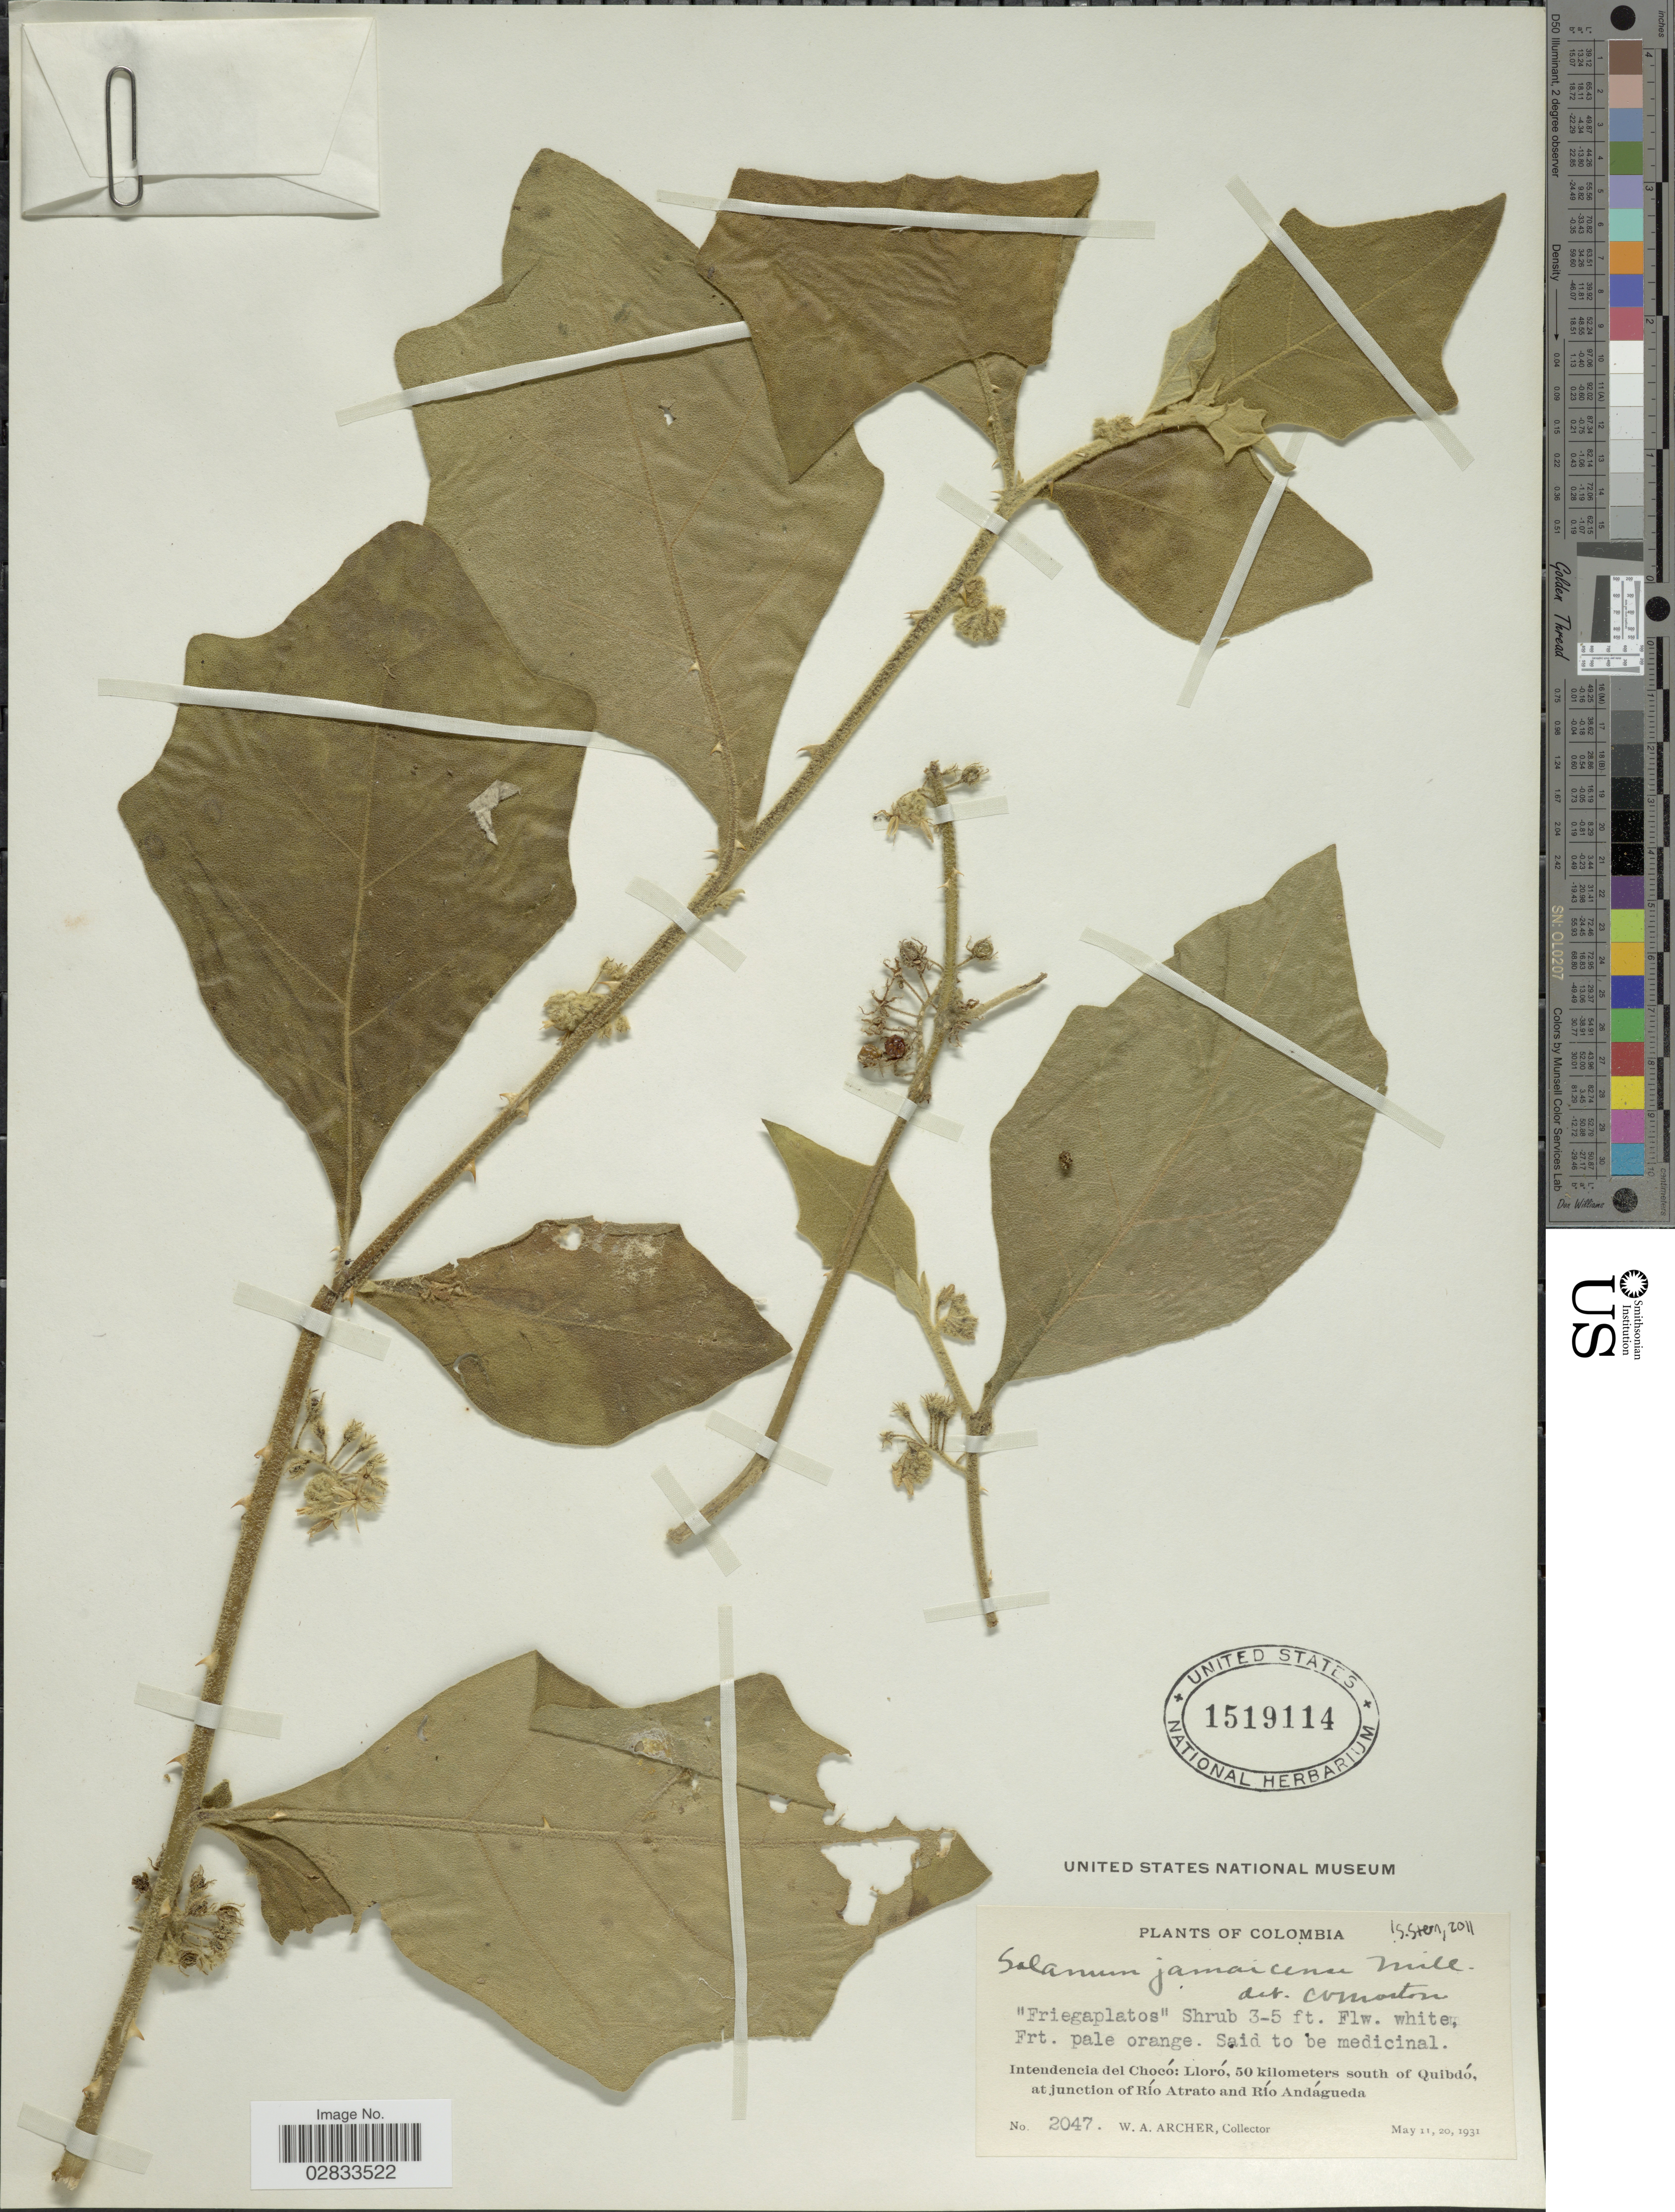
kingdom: Plantae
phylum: Tracheophyta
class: Magnoliopsida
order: Solanales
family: Solanaceae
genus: Solanum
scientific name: Solanum jamaicense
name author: Mill.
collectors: W. A. Archer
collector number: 2047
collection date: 1931-05-11/1931-05-20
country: Colombia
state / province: Chocó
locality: Intendencia del Chocó: Lloró, 50 kilometers south of Quibdó, at junction of Río Atraro and Río Andágueda.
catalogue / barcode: US 1519114